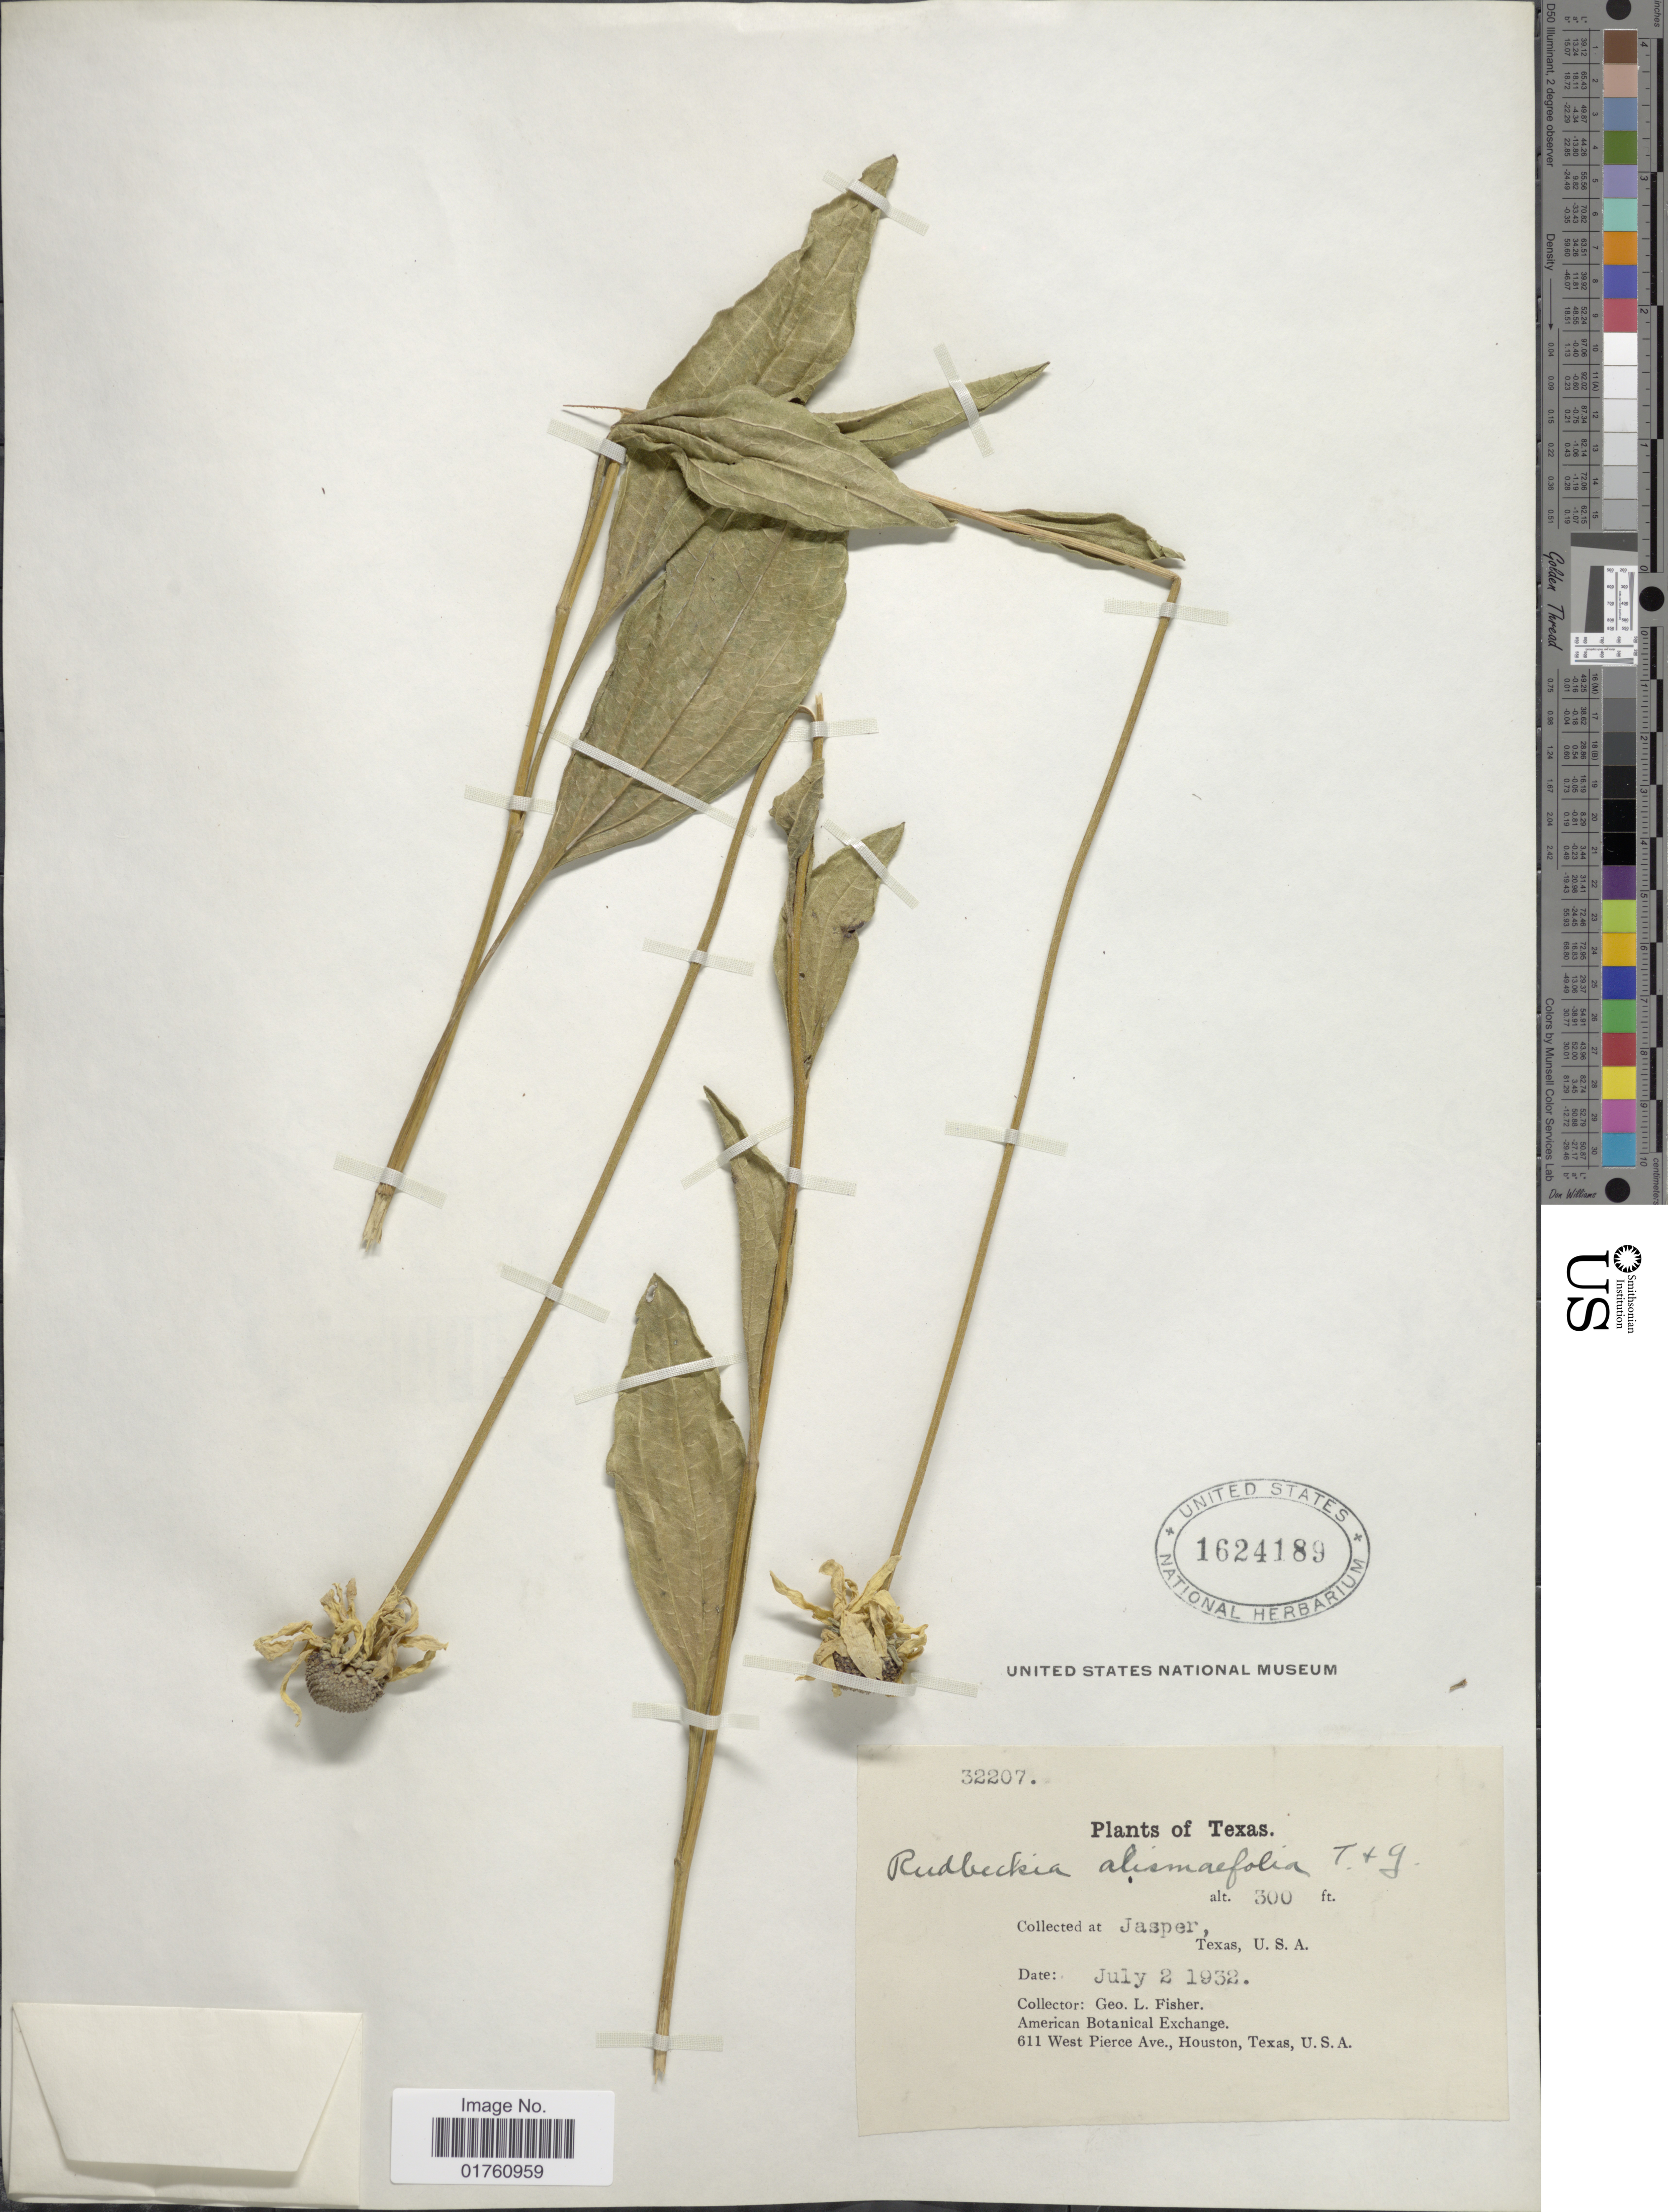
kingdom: Plantae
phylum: Tracheophyta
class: Magnoliopsida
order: Asterales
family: Asteraceae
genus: Rudbeckia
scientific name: Rudbeckia grandiflora var. alismaefolia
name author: (Torr. & A. Gray) Cronq.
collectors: G. L. Fisher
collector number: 32207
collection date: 1932-07-02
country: United States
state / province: Texas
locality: Jasper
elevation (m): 91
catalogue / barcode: US 1624189